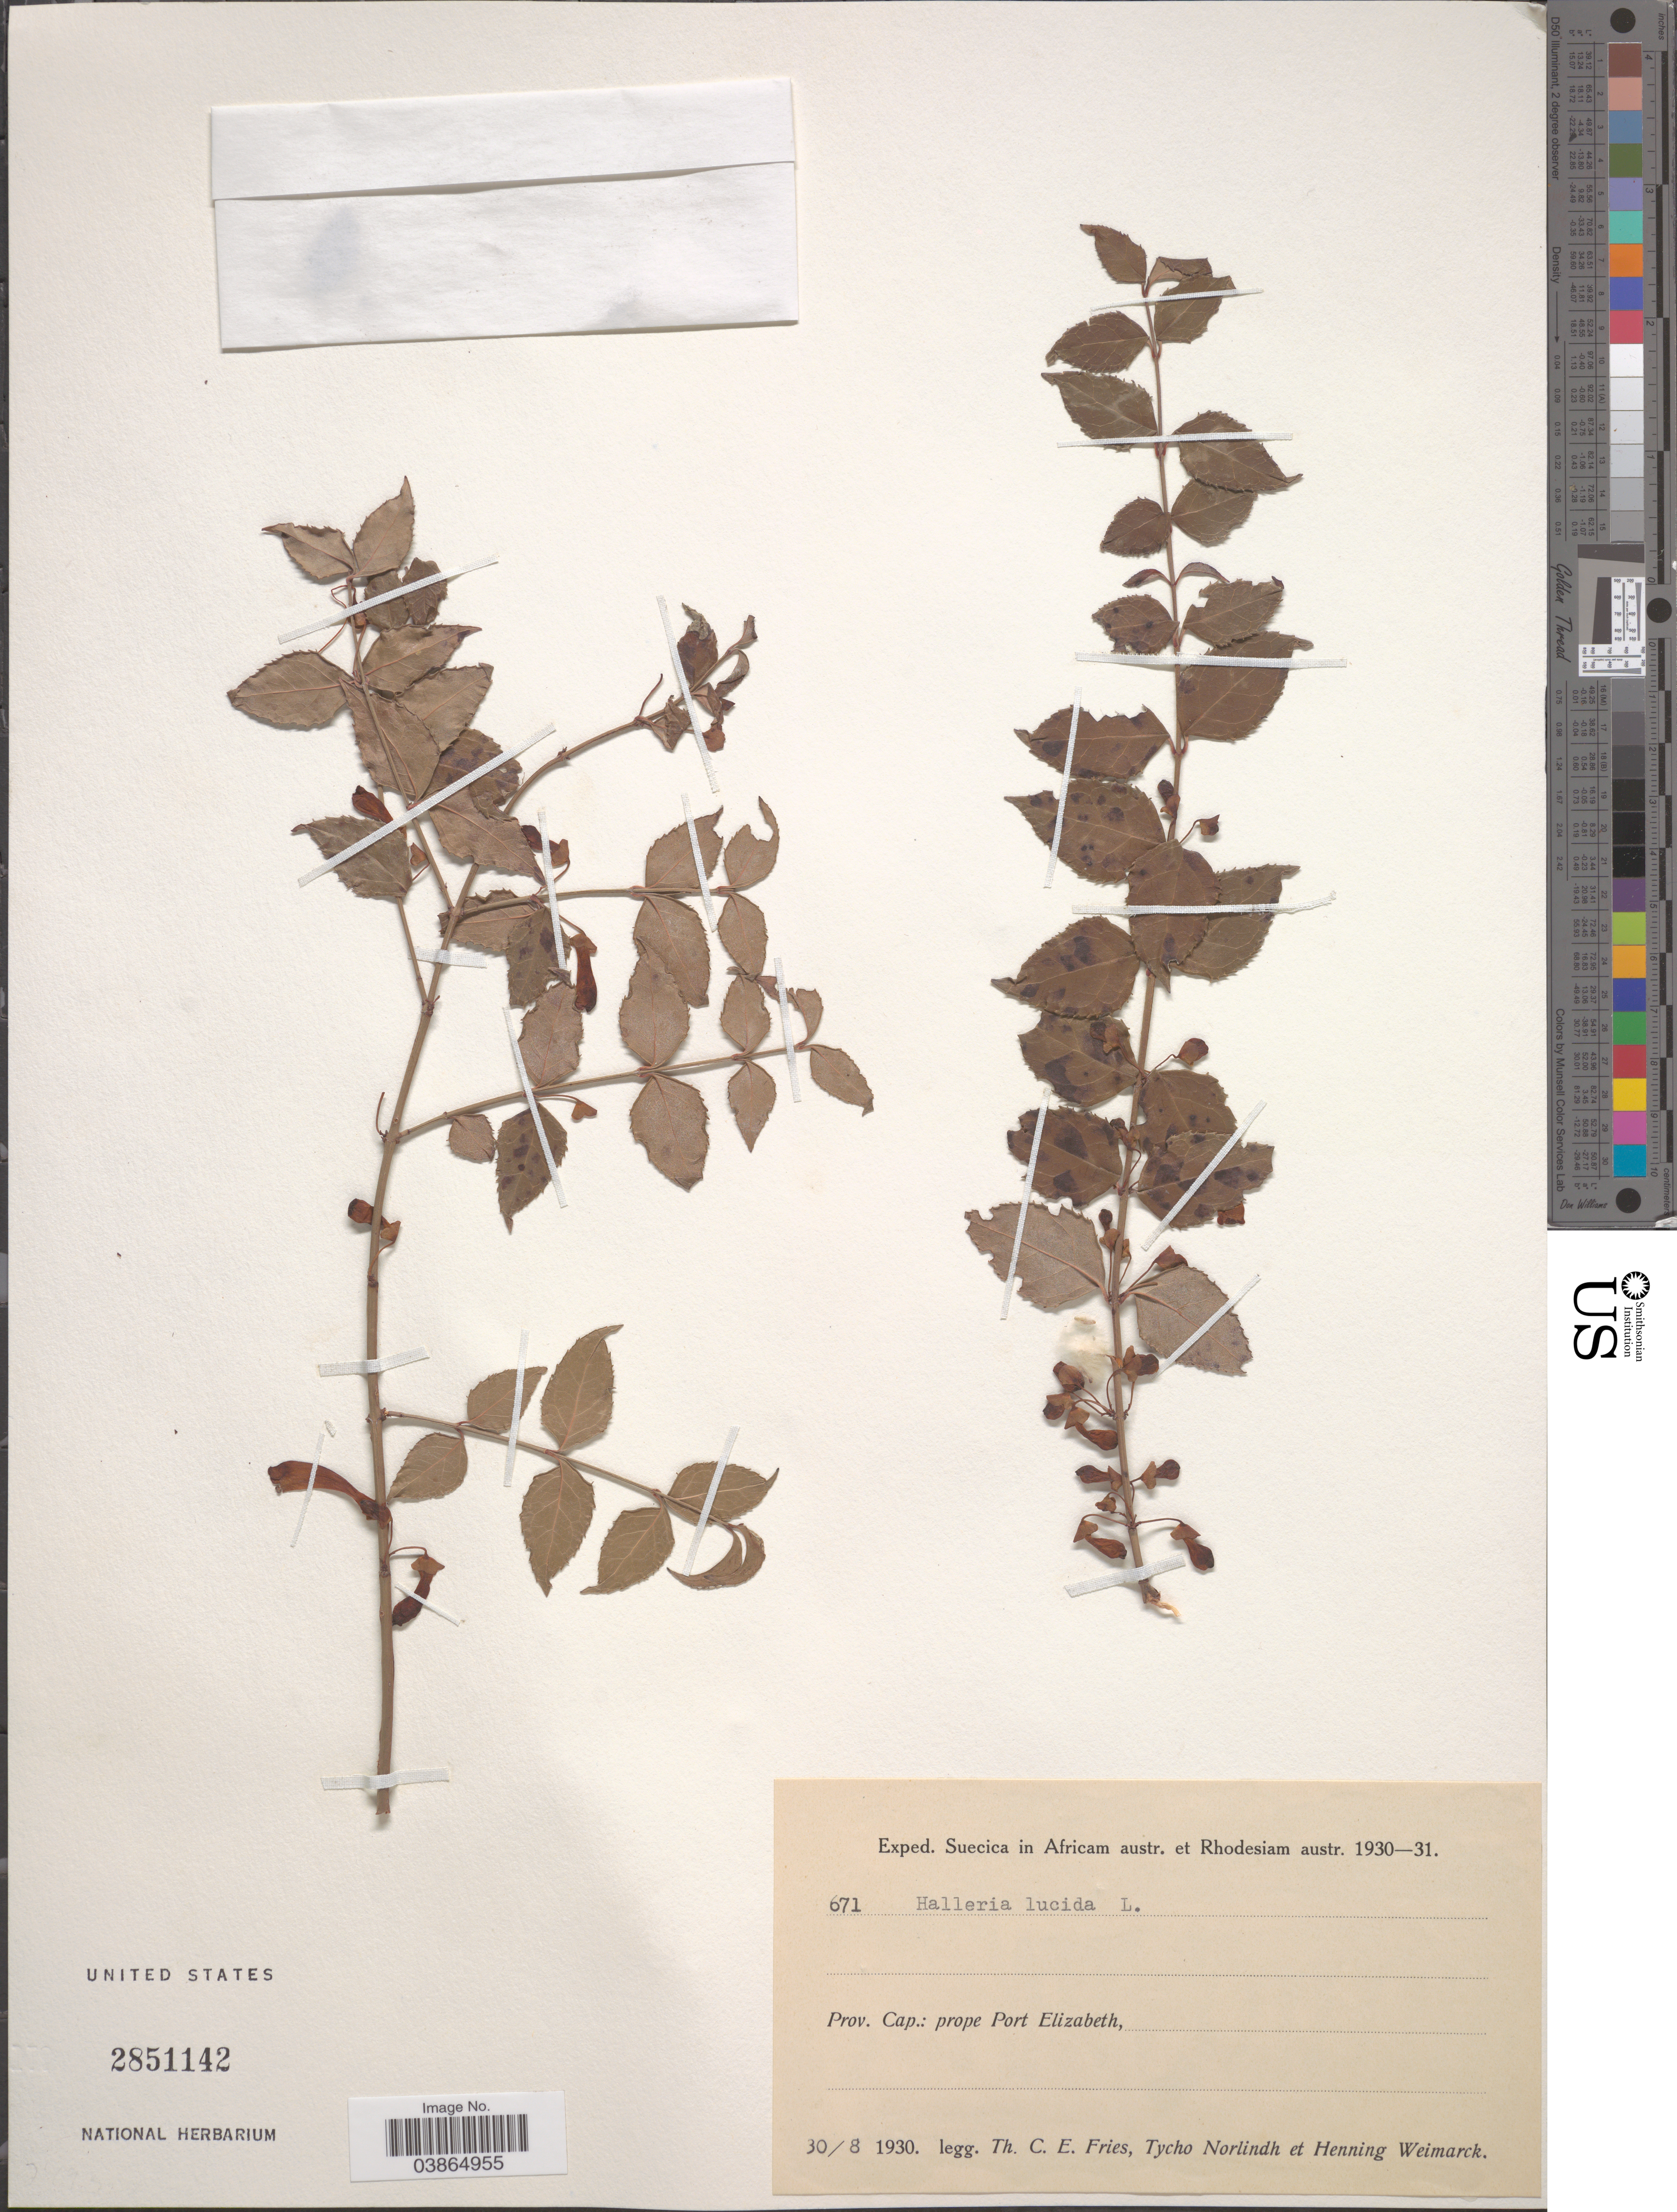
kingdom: Plantae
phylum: Tracheophyta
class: Magnoliopsida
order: Lamiales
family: Stilbaceae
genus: Halleria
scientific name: Halleria lucida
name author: L.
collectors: T. C. E. Fries, N. T. Norlindh & H. Weimarck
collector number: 671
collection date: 1930-08-30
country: South Africa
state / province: Eastern Cape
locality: Suecica in Africam austr. et Rhodesiam austr. Prov. Cap.: Prope Port Elizabeth.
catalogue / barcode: US 2851142